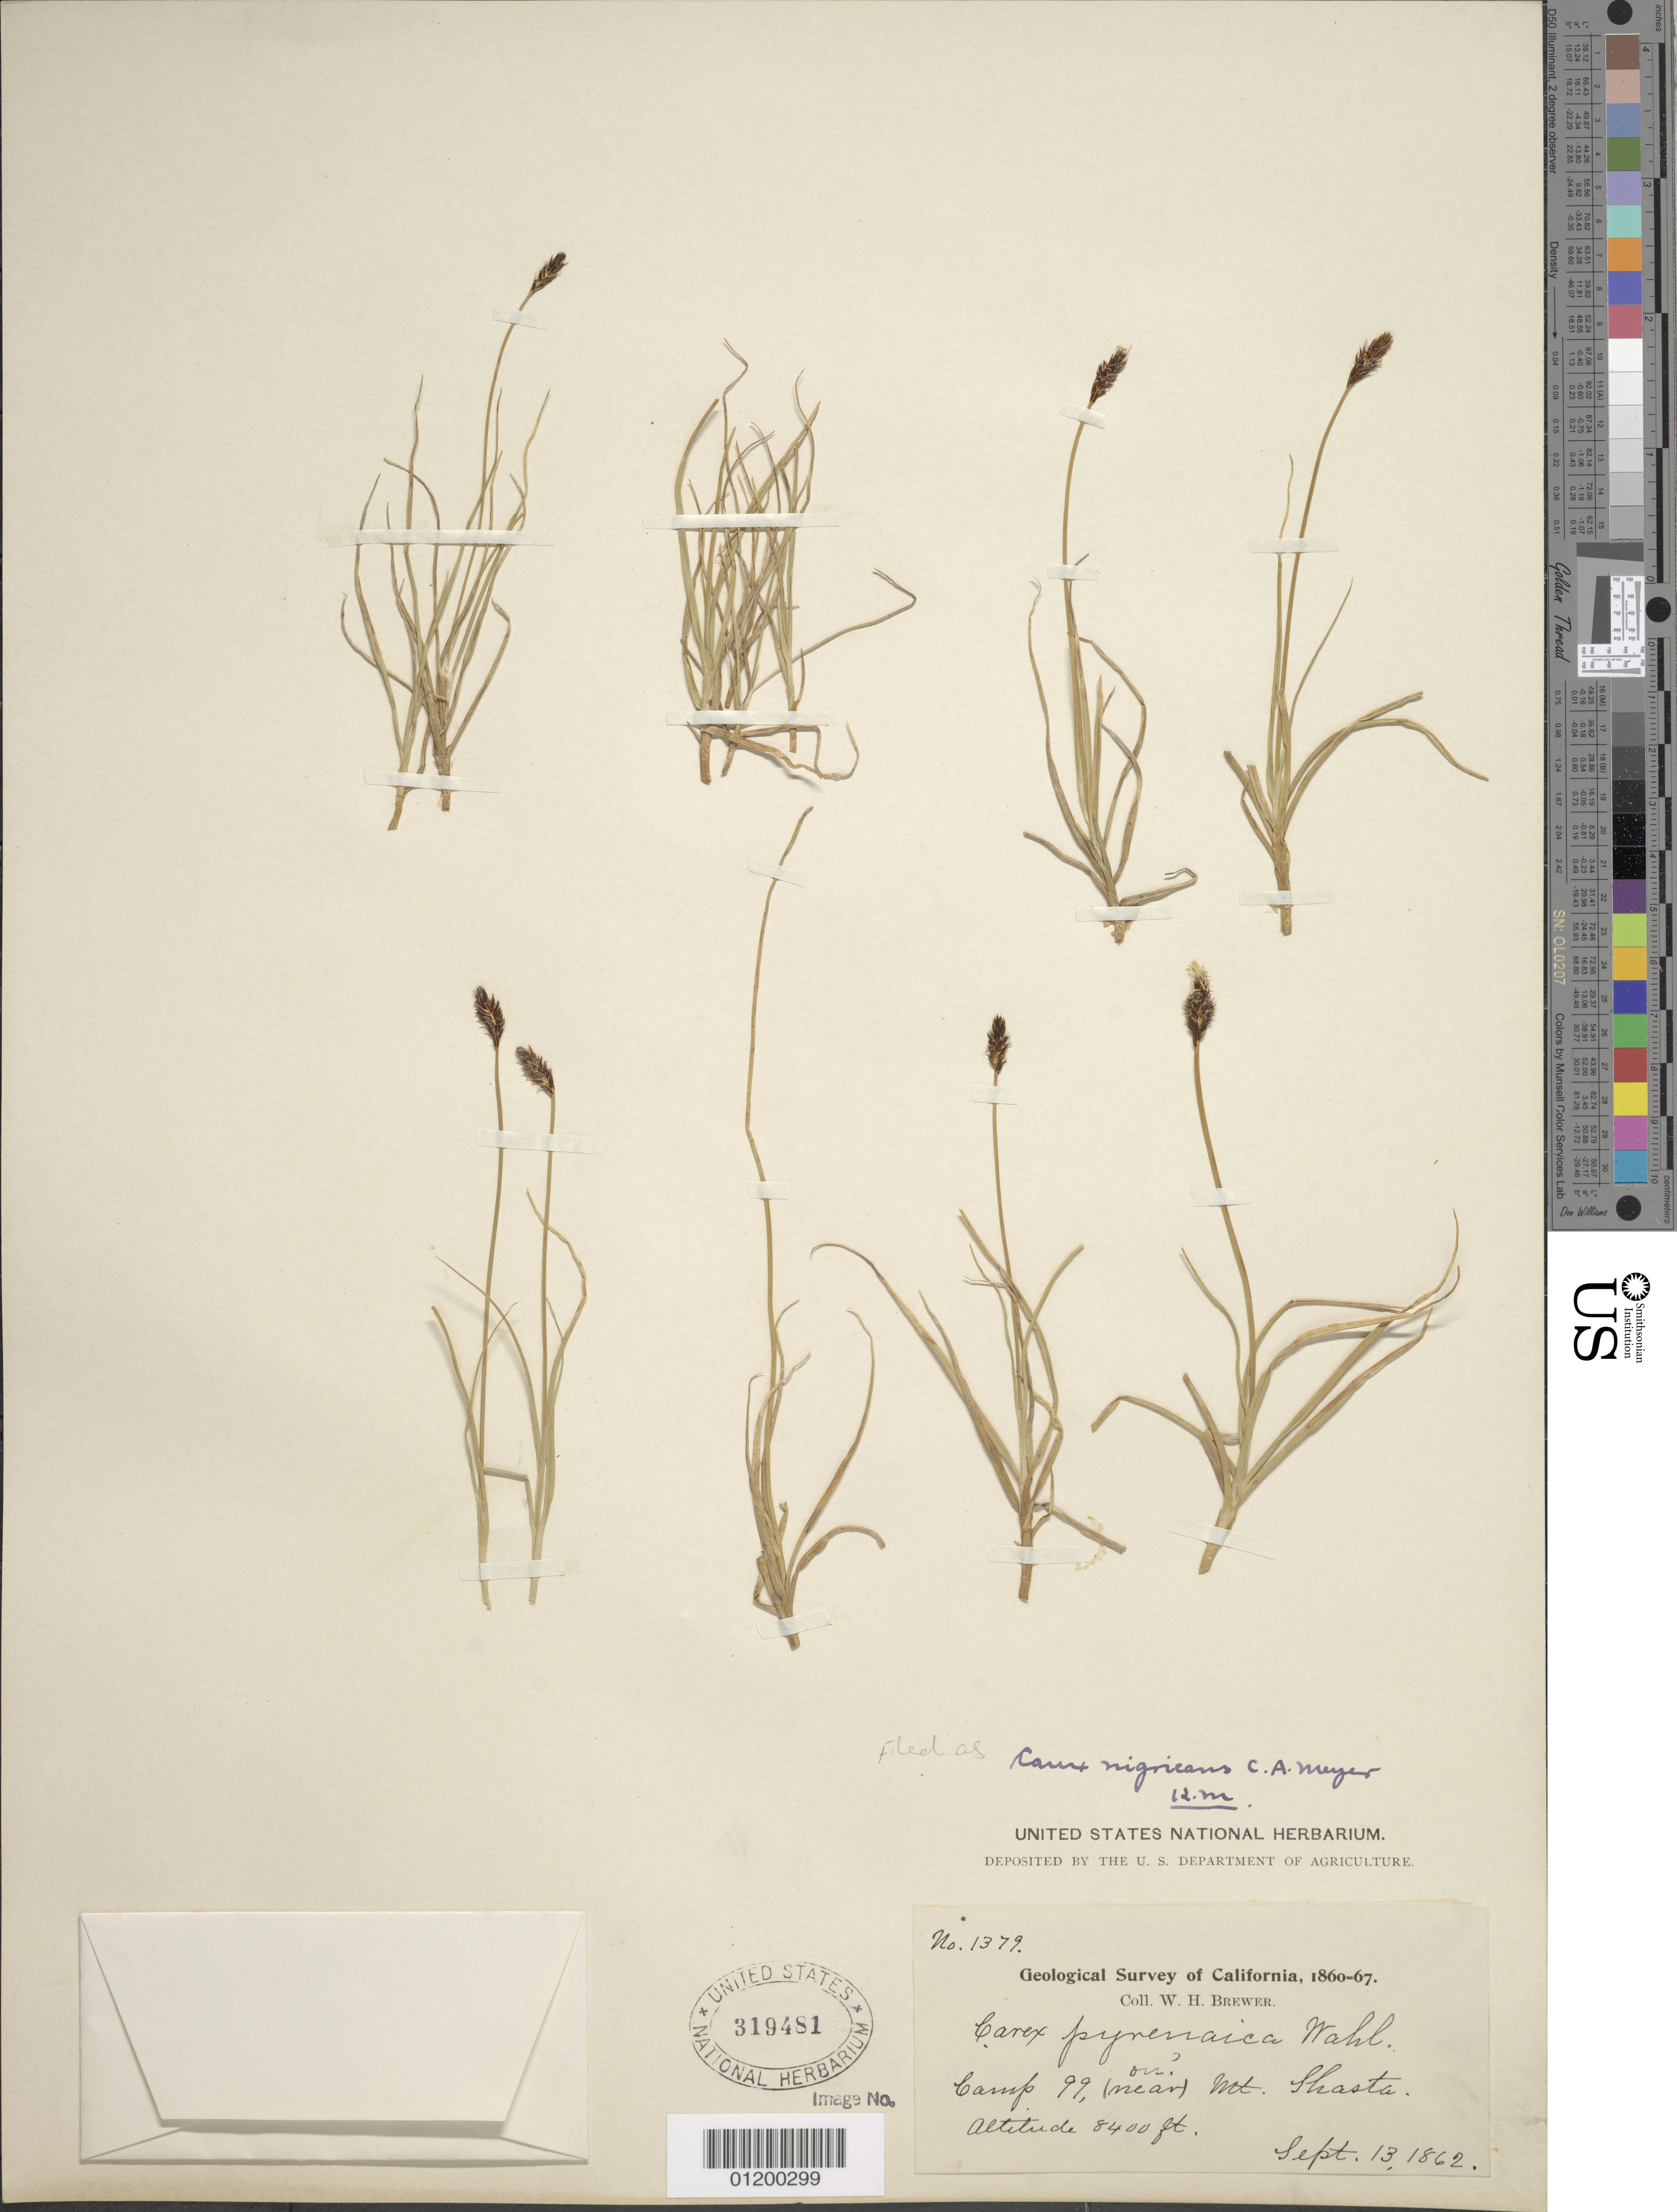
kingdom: Plantae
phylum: Tracheophyta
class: Liliopsida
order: Poales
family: Cyperaceae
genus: Carex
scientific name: Carex nigricans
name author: C.A. Mey.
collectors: W. H. Brewer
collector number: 1379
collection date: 1862-09-13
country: United States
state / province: California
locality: Near Camp 99, Mount Shasta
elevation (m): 2560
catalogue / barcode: US 319481